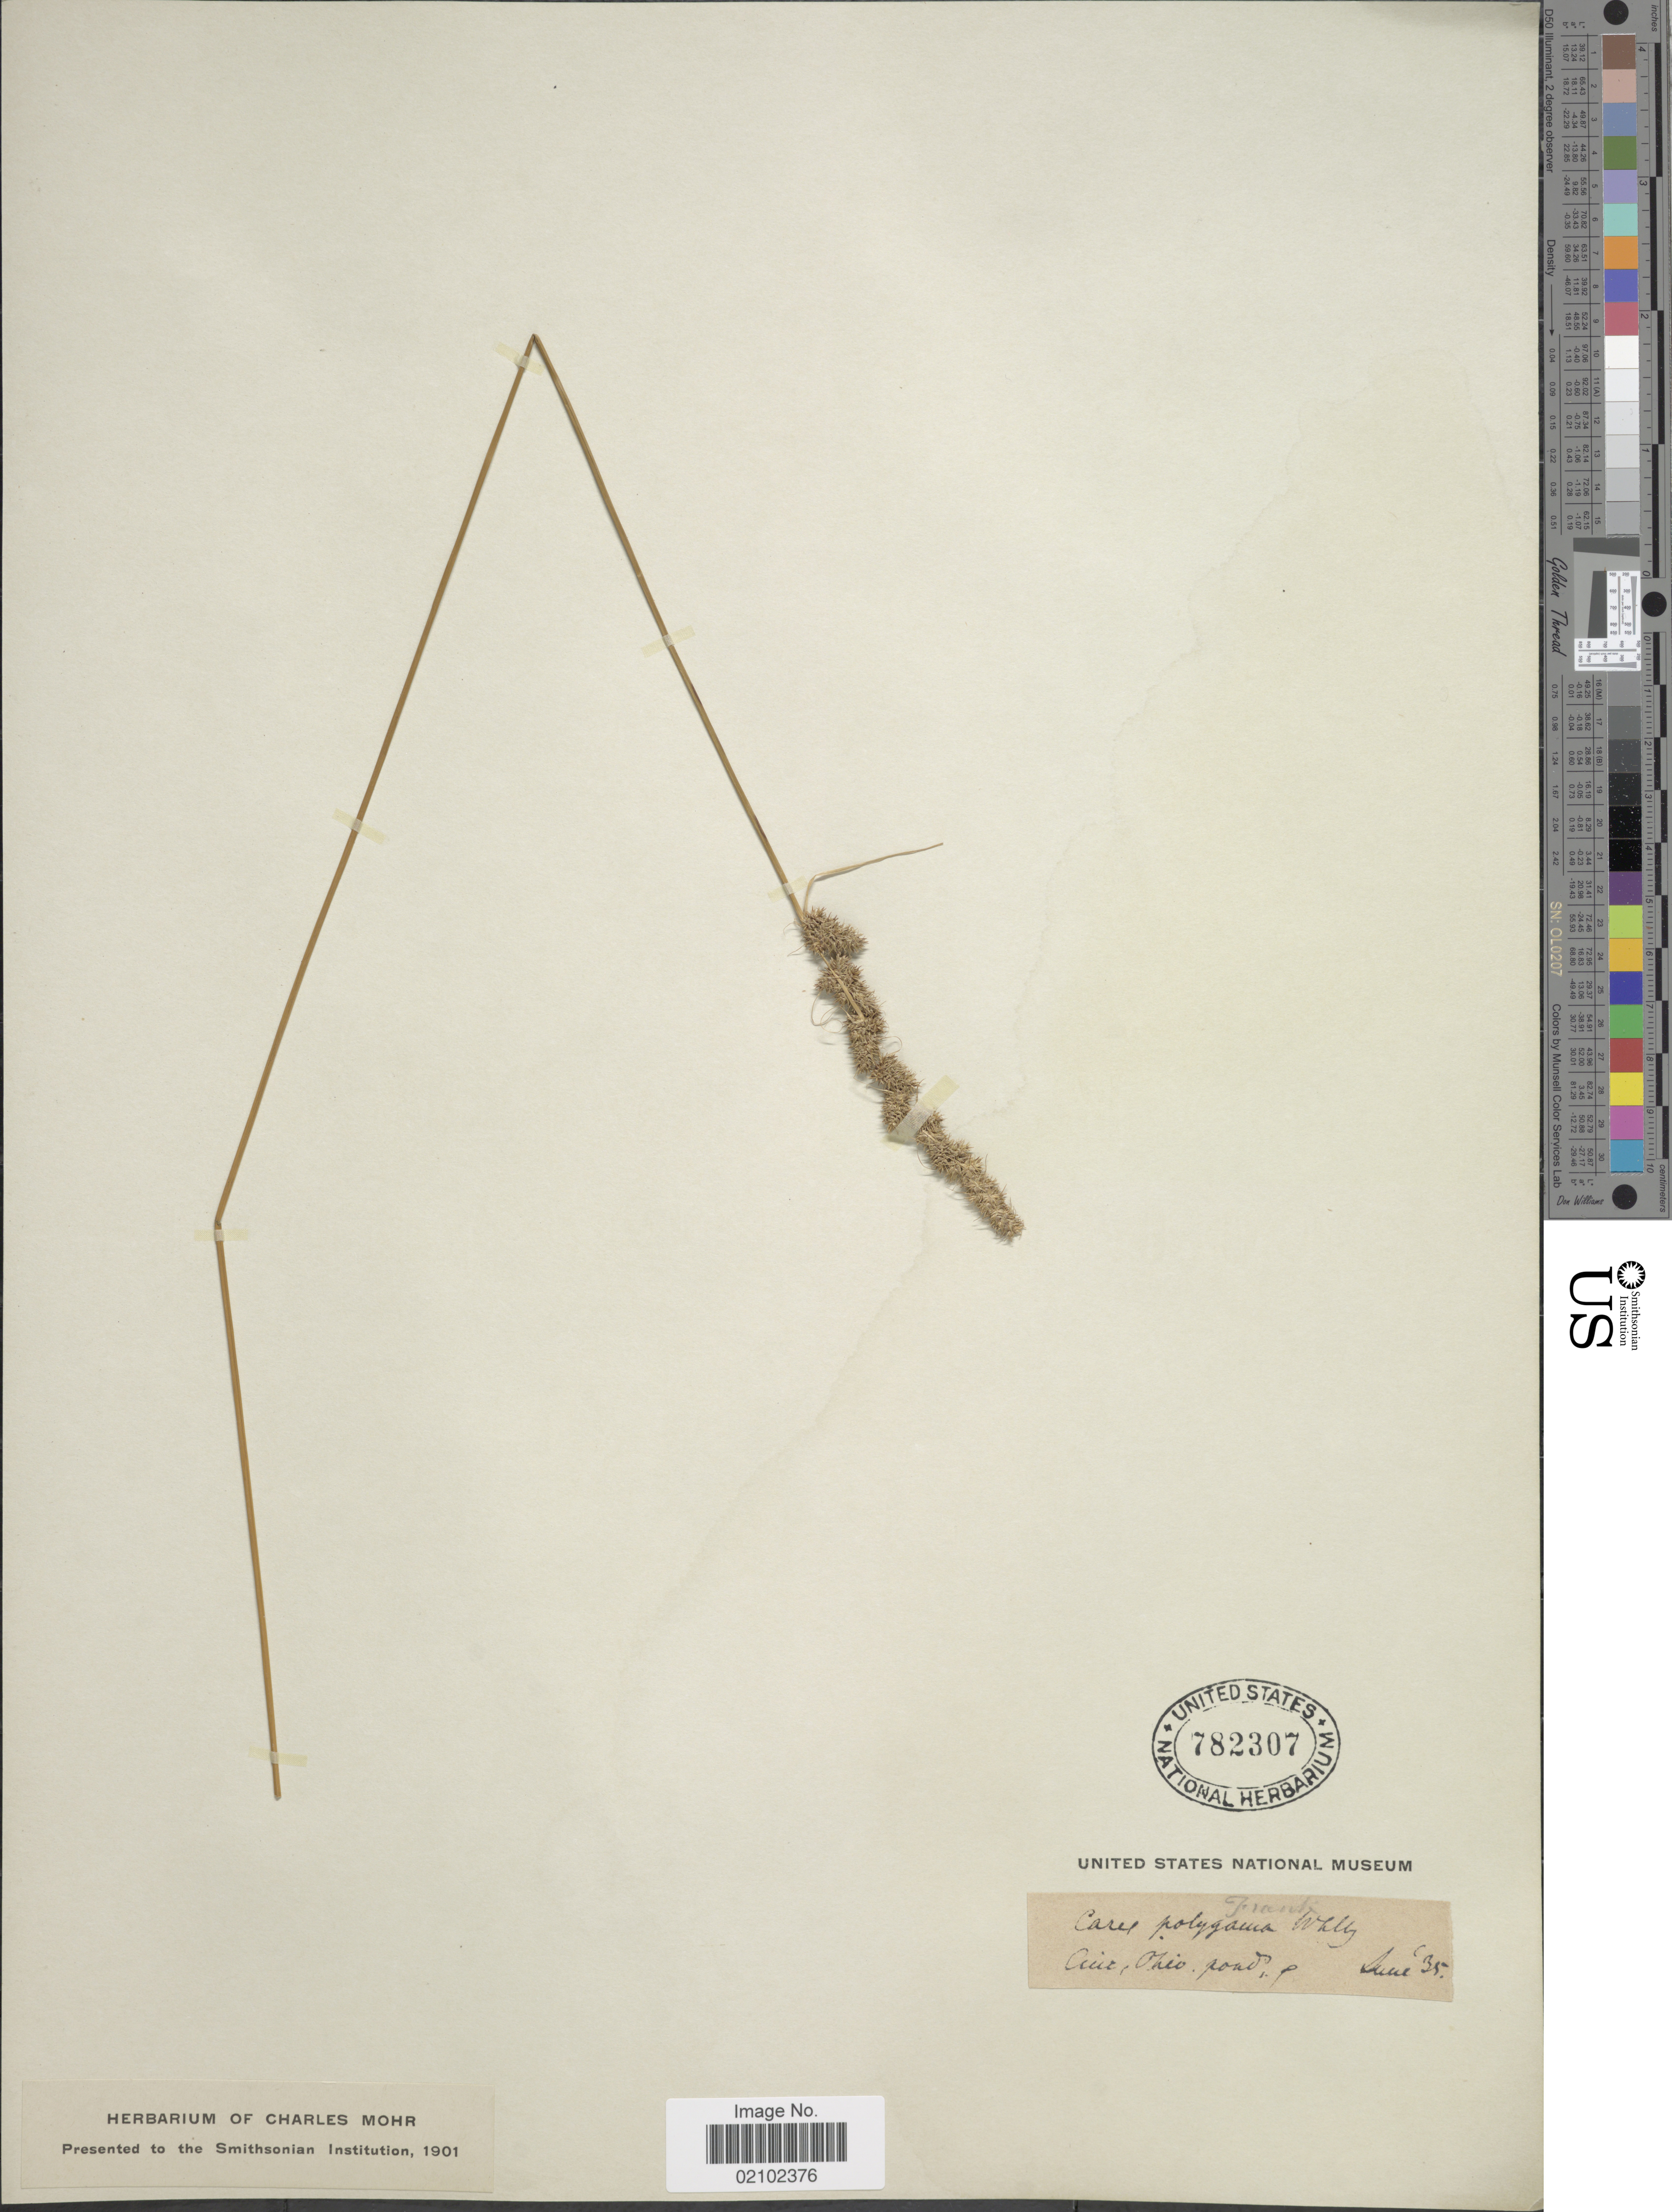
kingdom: Plantae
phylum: Tracheophyta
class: Liliopsida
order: Poales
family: Cyperaceae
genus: Carex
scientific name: Carex annectens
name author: (E.P. Bicknell) E.P. Bicknell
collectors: -. Frank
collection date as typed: Transcribed d/m/y: /6/35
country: United States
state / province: Ohio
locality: Aur, Ohio, Pond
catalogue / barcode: US 782307